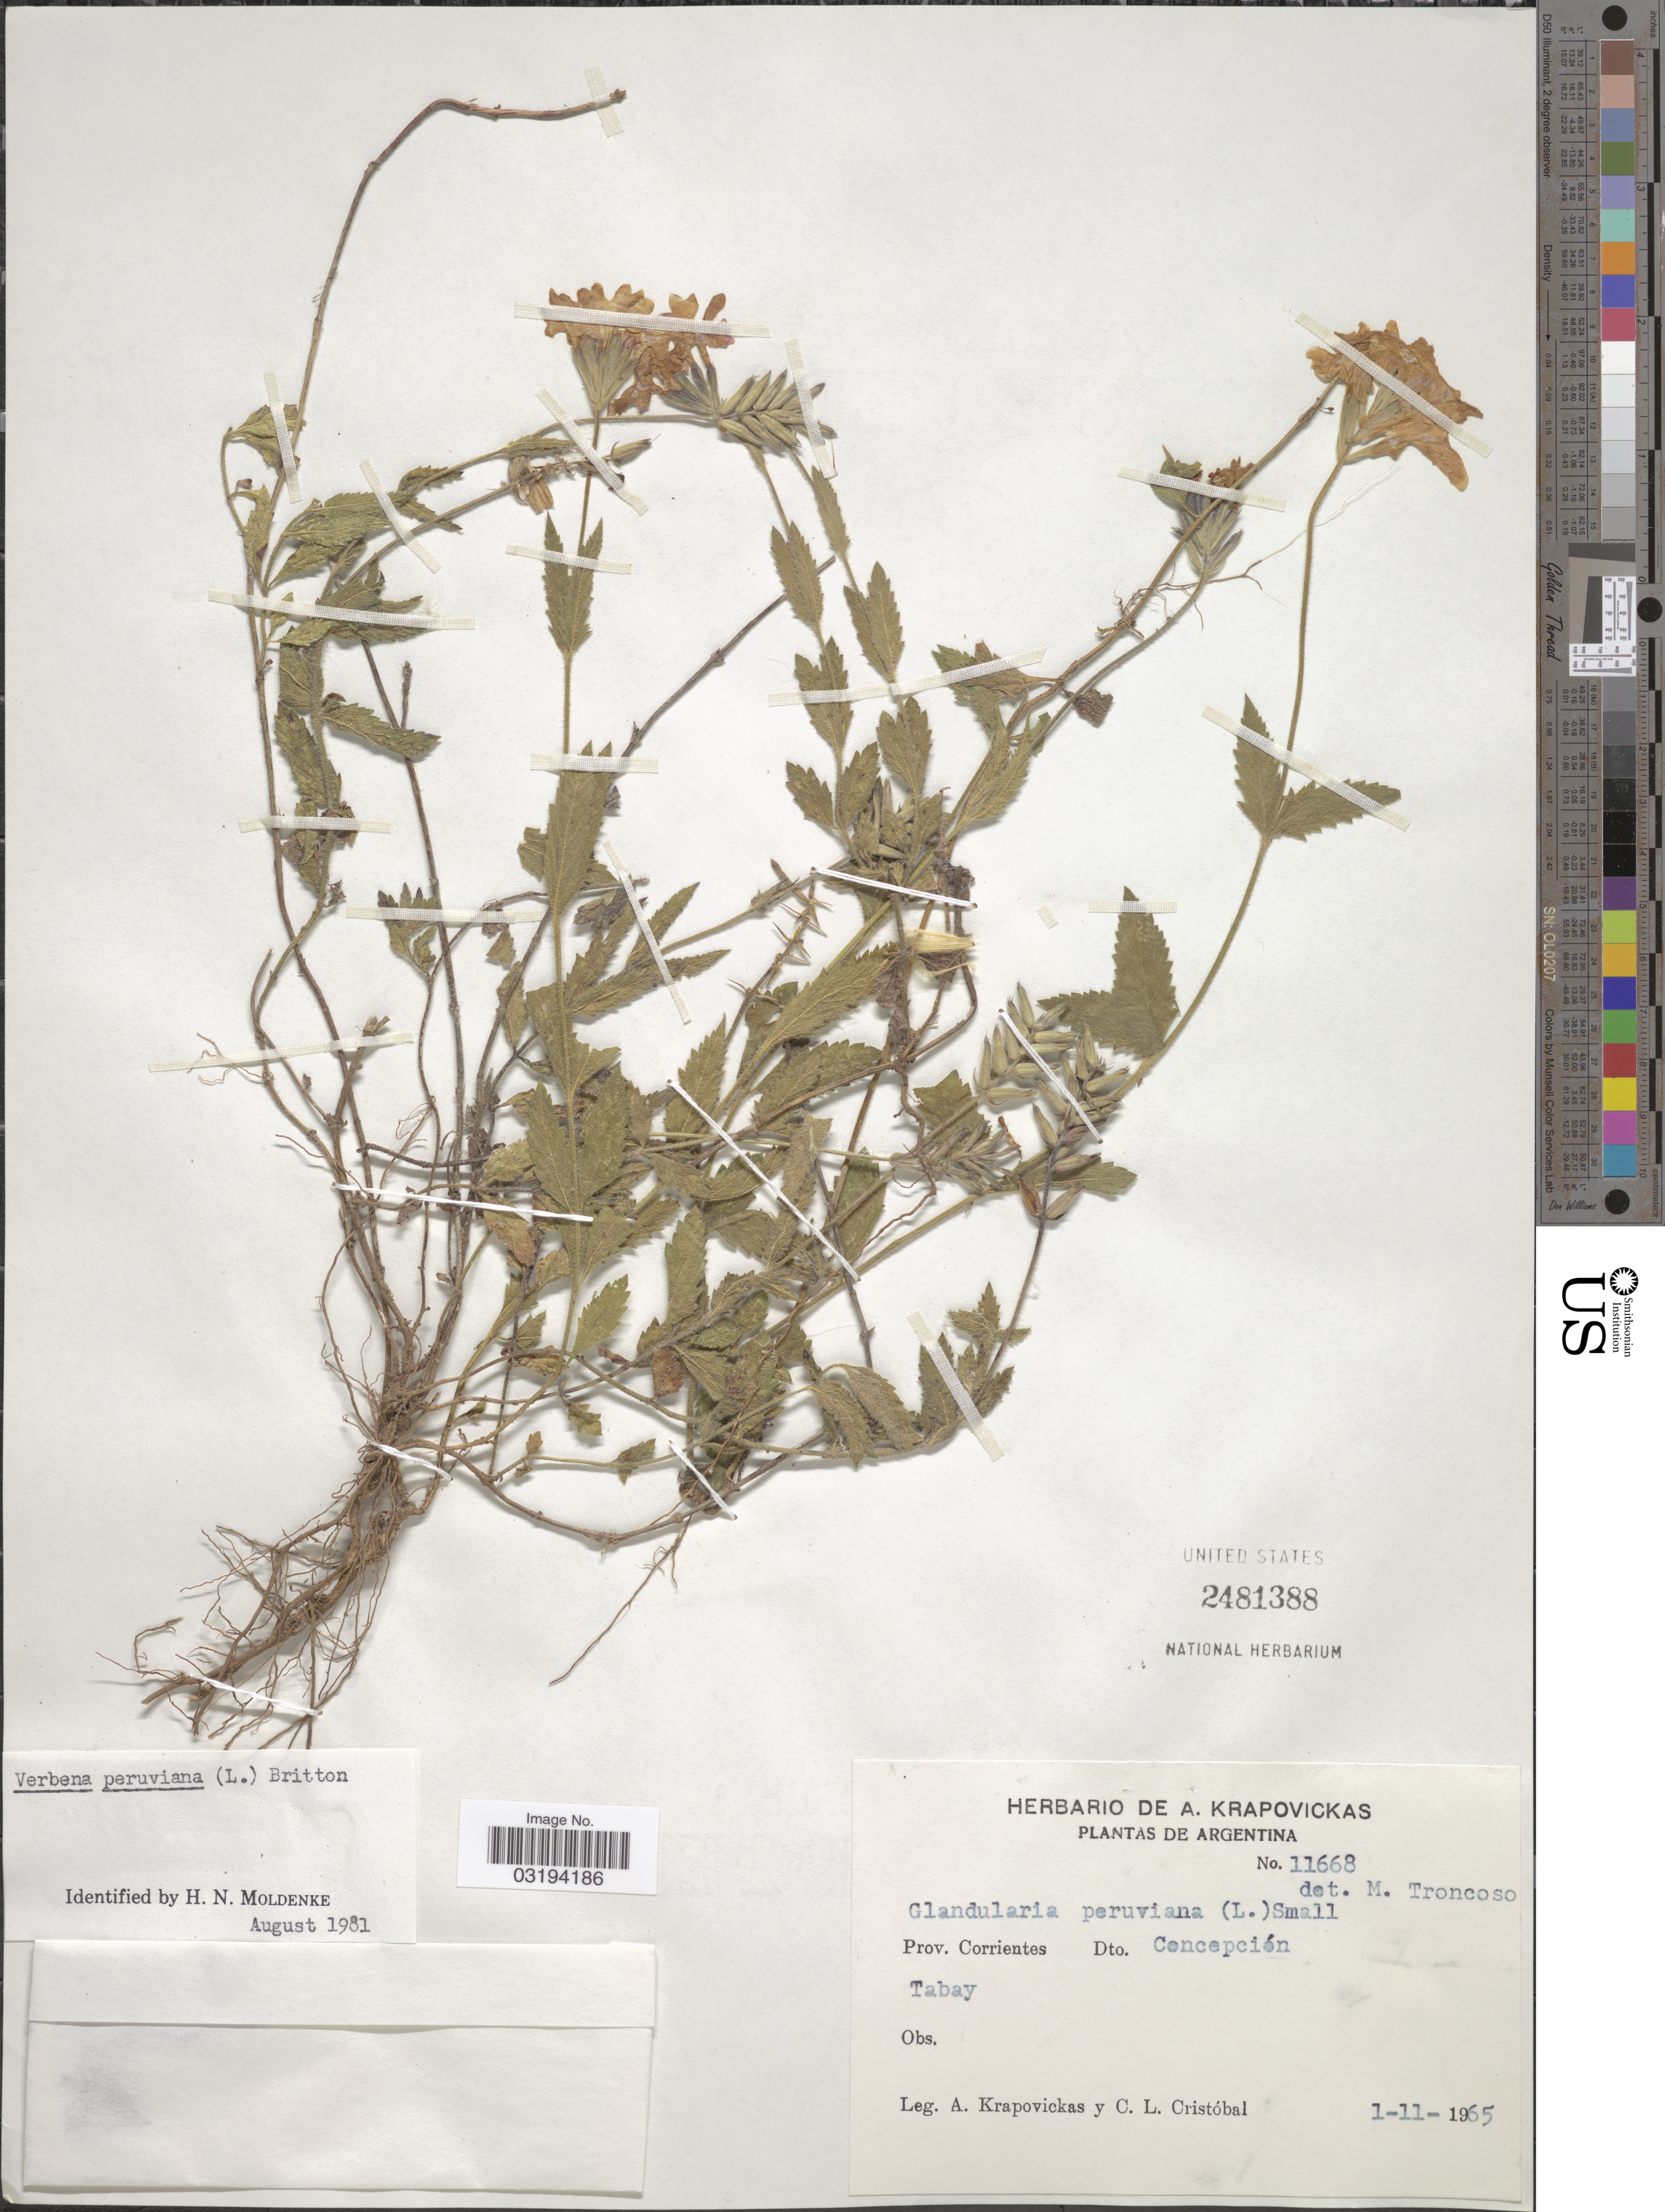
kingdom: Plantae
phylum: Tracheophyta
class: Magnoliopsida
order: Lamiales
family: Verbenaceae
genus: Verbena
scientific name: Verbena peruviana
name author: (L.) Britton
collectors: A. Krapovickas & C. L. Cristóbal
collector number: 11668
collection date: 1965-11-01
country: Argentina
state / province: Corrientes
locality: Dto. Concepción. Tabay.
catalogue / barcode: US 2481388